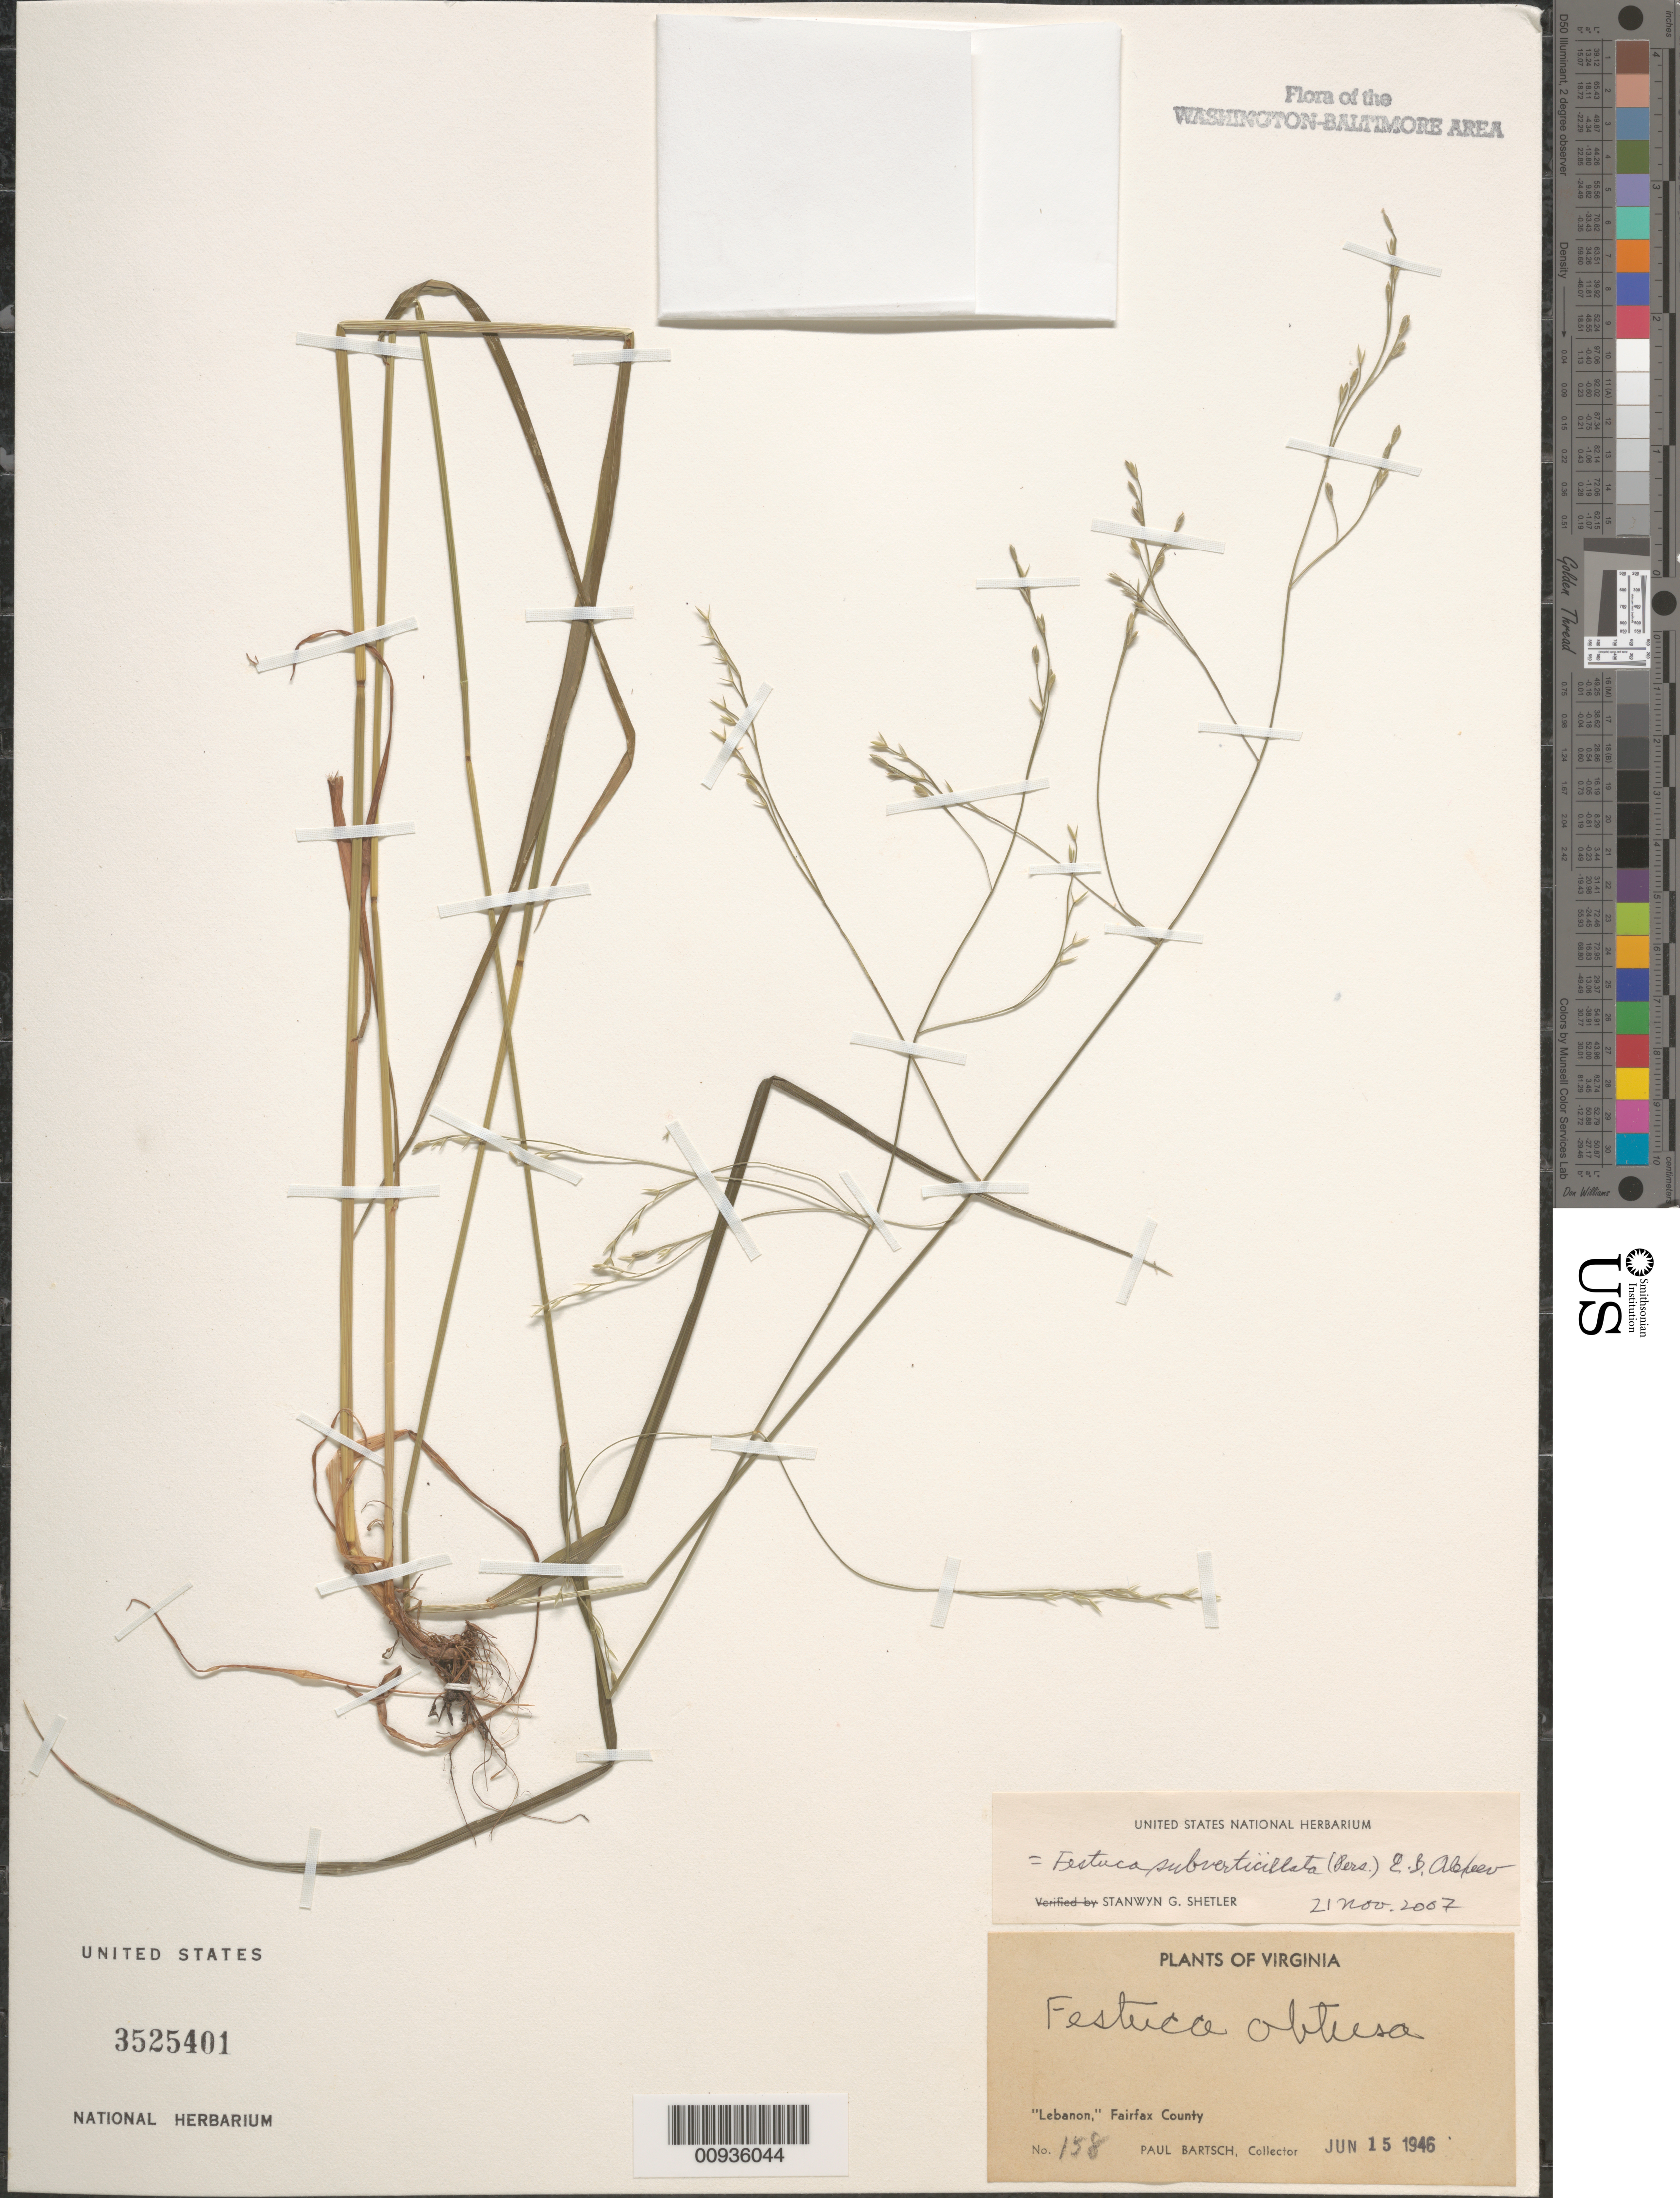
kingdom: Plantae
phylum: Tracheophyta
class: Liliopsida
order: Poales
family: Poaceae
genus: Festuca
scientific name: Festuca subverticillata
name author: (Pers.) E.B. Alexeev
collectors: P. Bartsch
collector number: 158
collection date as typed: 15 Jun 1946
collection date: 1946-06-15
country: United States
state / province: Virginia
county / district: Fairfax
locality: Lebanon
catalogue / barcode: US 3525401